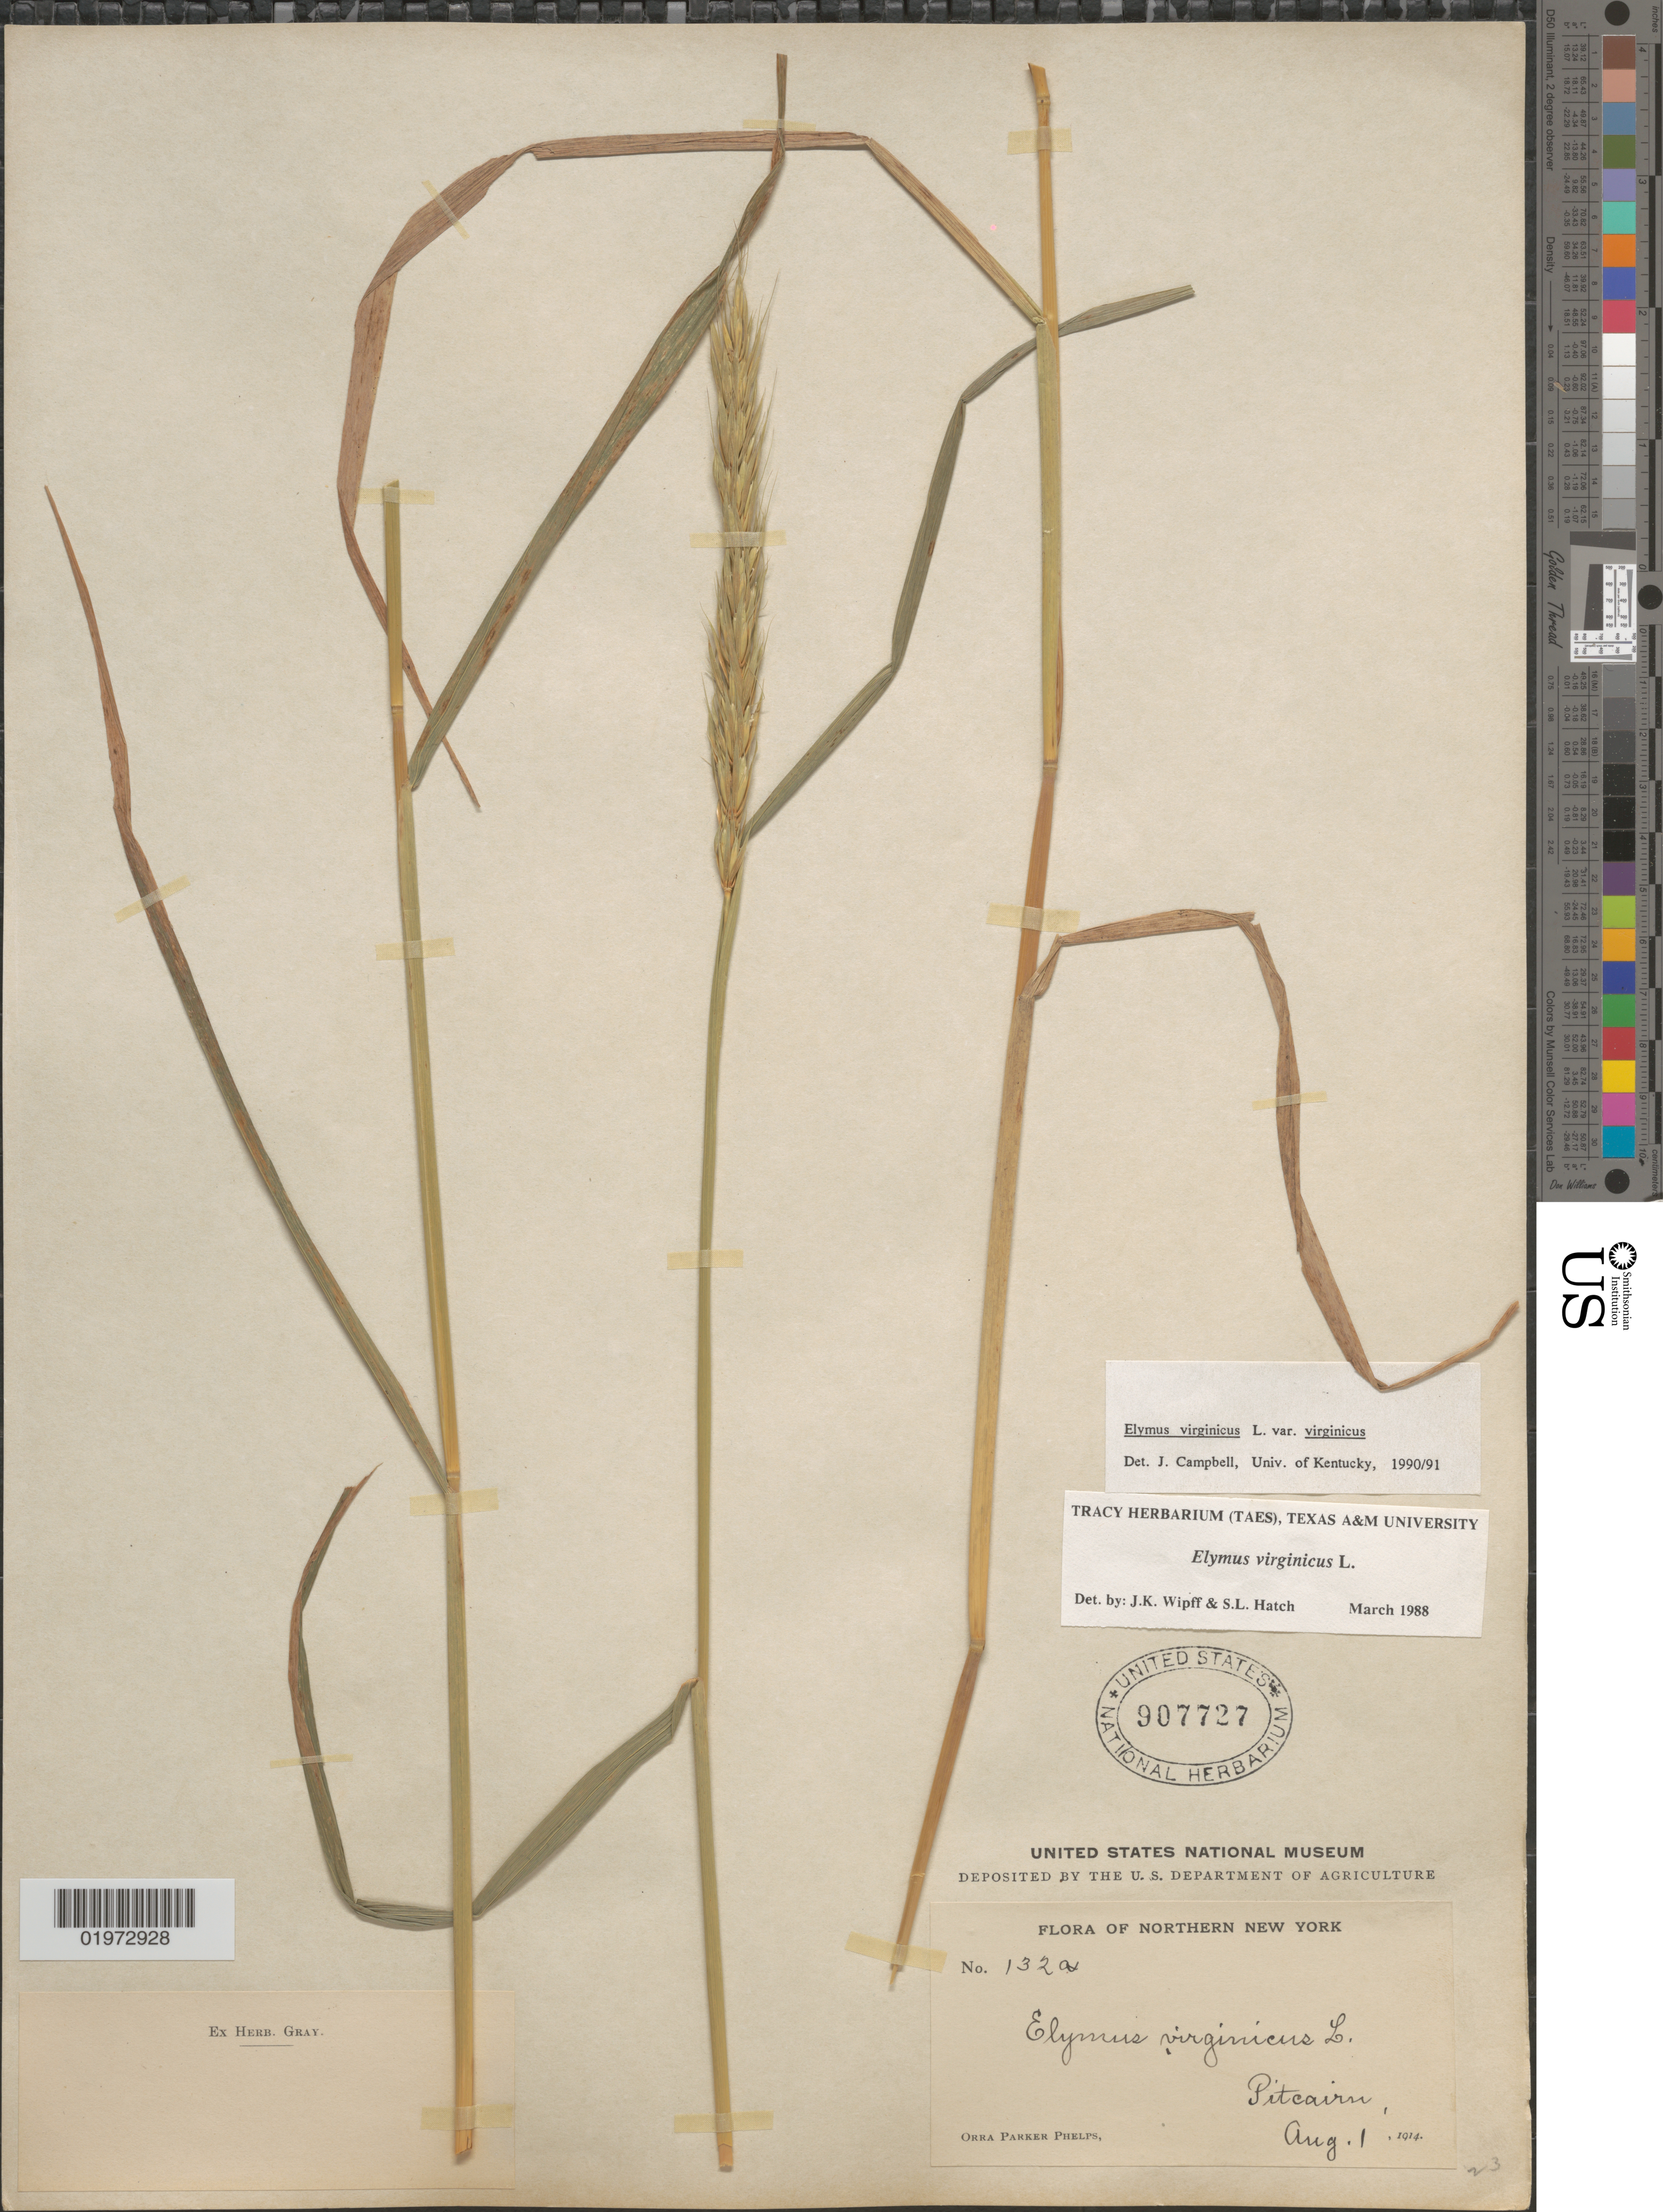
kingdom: Plantae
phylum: Tracheophyta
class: Liliopsida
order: Poales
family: Poaceae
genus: Elymus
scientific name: Elymus virginicus var. halophilus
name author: L.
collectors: O. P. Phelps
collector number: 132a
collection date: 1914-08-01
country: United States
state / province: New York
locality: Northern New York. Pitcairn.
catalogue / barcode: US 907727